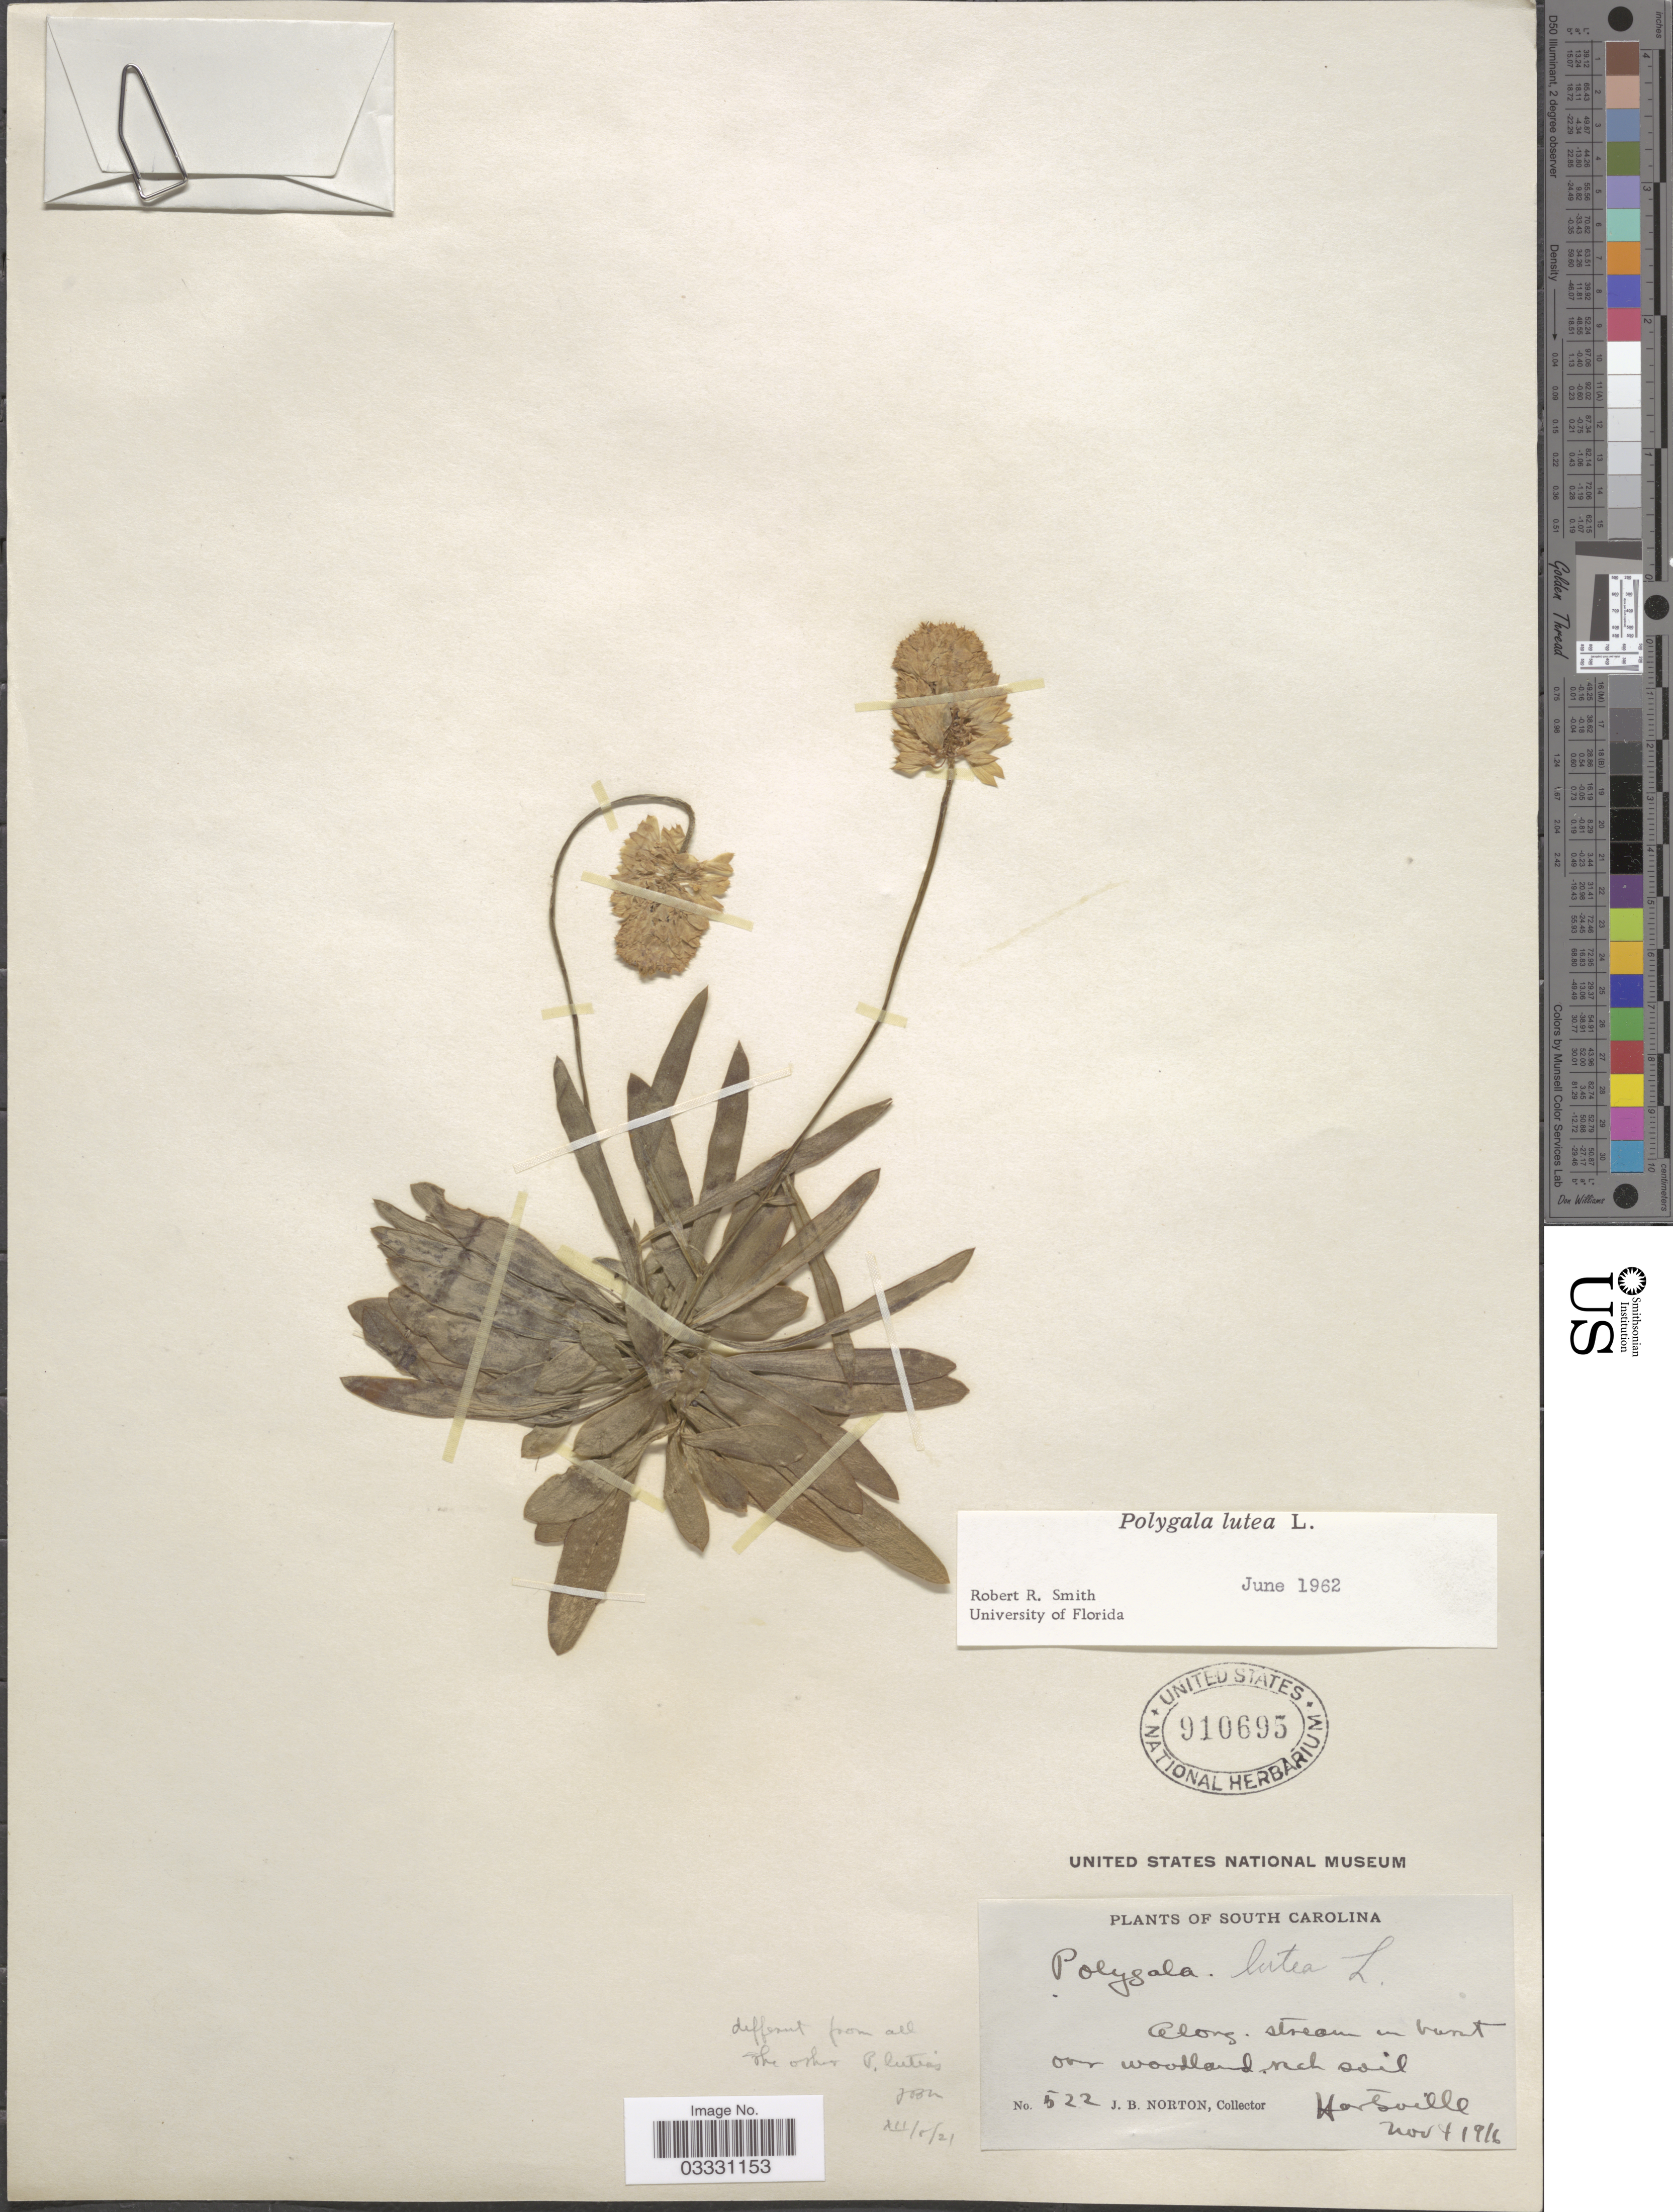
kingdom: Plantae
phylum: Tracheophyta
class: Magnoliopsida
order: Fabales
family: Polygalaceae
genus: Polygala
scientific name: Polygala lutea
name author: L.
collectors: J. B. Norton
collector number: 522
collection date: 1916-11-04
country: United States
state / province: South Carolina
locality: Hartsville.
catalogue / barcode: US 910695